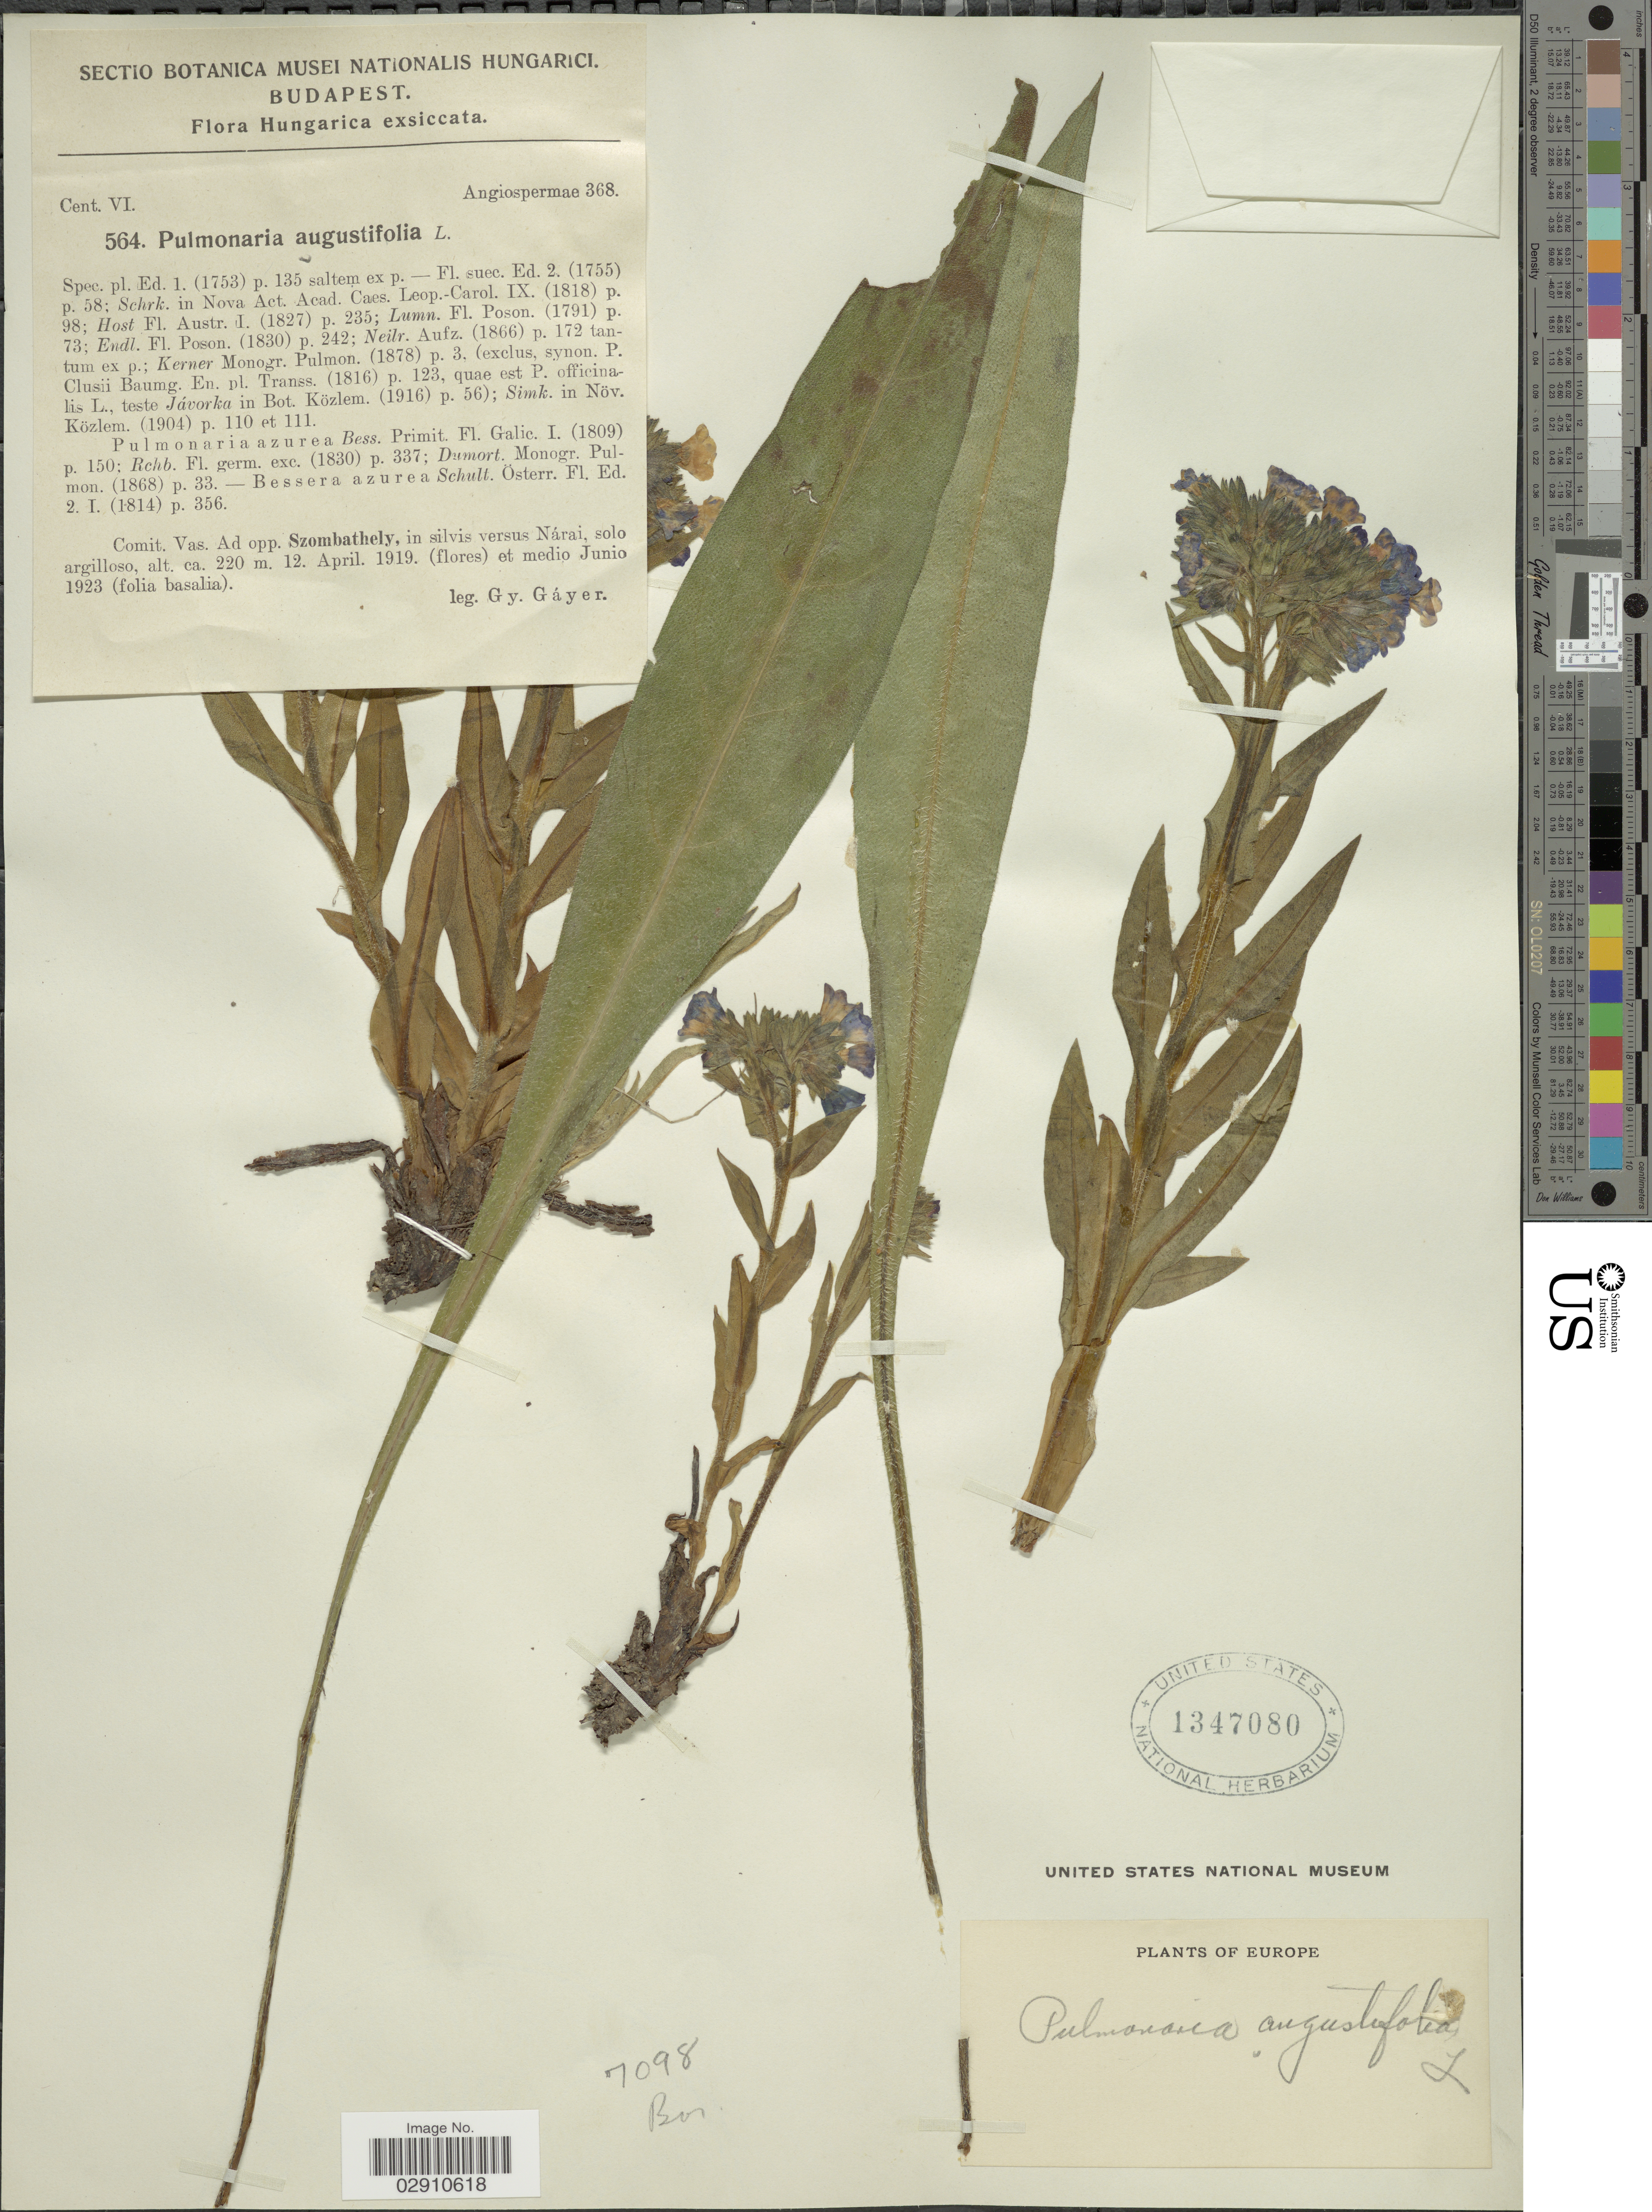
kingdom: Plantae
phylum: Tracheophyta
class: Magnoliopsida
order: Boraginales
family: Boraginaceae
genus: Pulmonaria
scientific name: Pulmonaria angustifolia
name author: L.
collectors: G. Gáyer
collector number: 564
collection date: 1919-04-12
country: Hungary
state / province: Szombathely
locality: Comit. Vas. Ad opp. Szombathely, in silvis versus Nárai, solo argilloso.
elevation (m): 220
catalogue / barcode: US 1347080